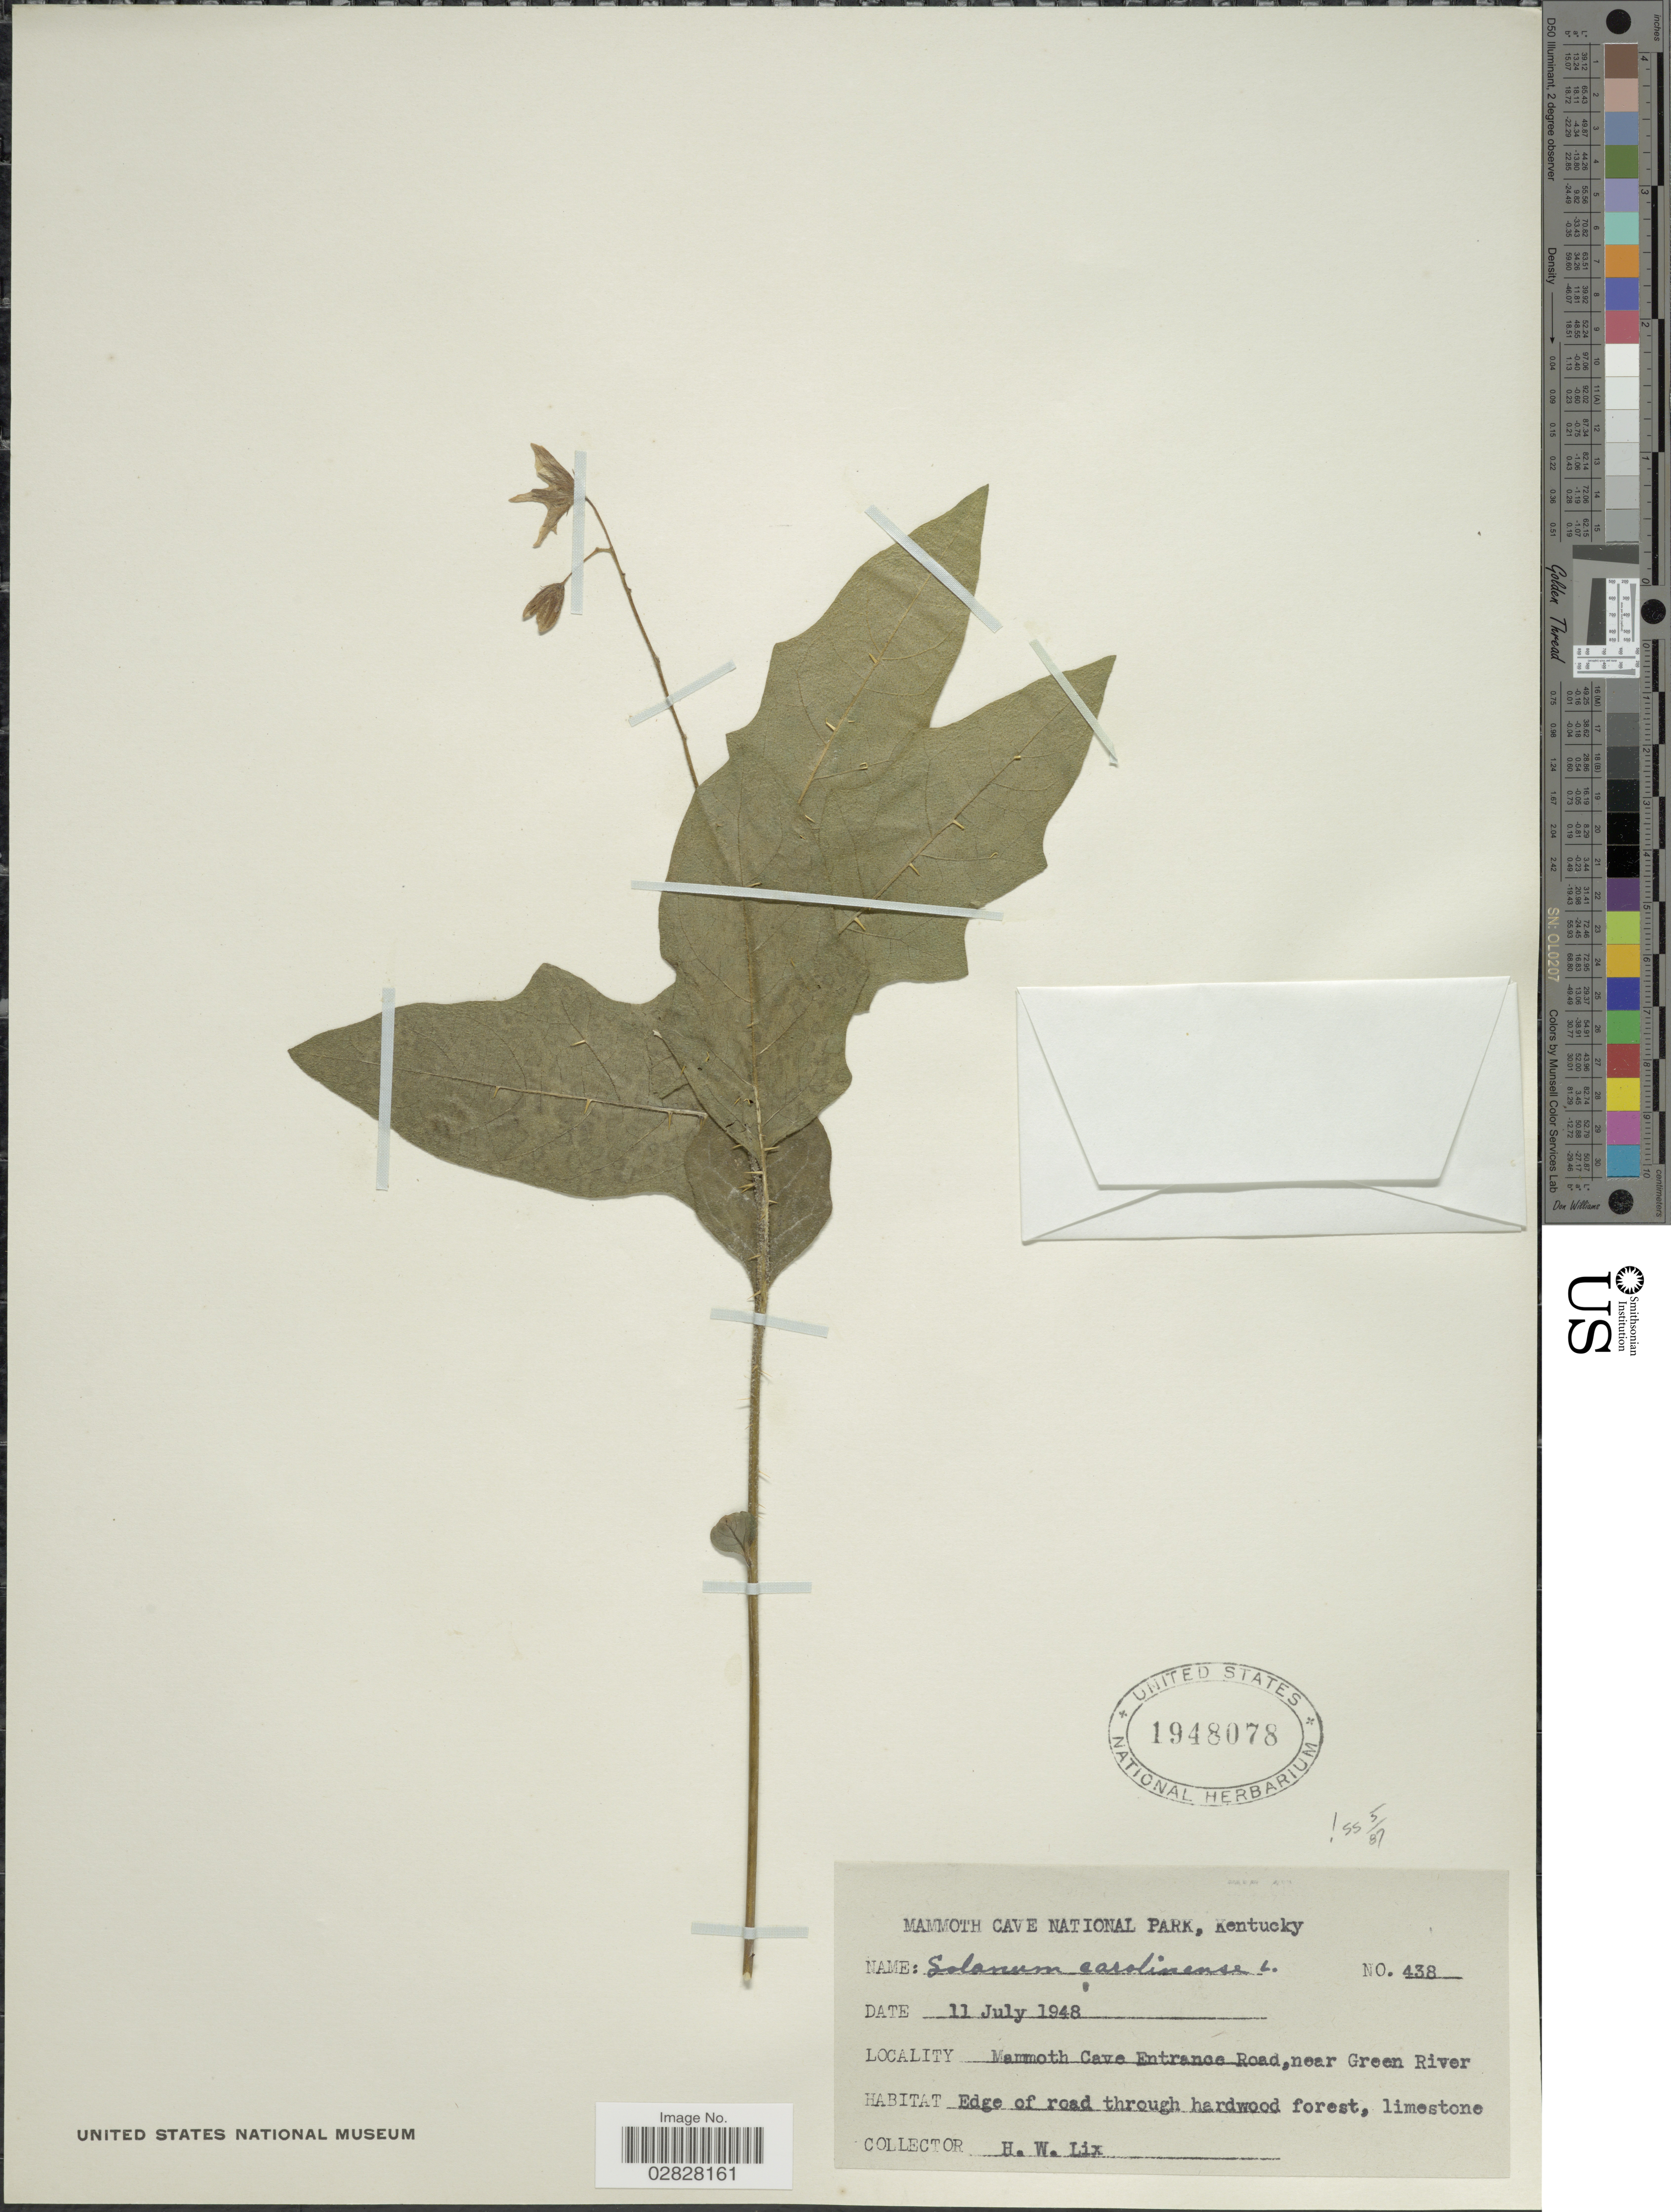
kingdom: Plantae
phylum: Tracheophyta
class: Magnoliopsida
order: Solanales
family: Solanaceae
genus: Solanum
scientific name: Solanum carolinense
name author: L.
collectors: H. W. Lix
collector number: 438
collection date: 1948-07-11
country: United States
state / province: Kentucky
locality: Mammoth Cave National Park. Mammoth Cave Entrance Road, near Green River.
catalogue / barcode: US 1948078